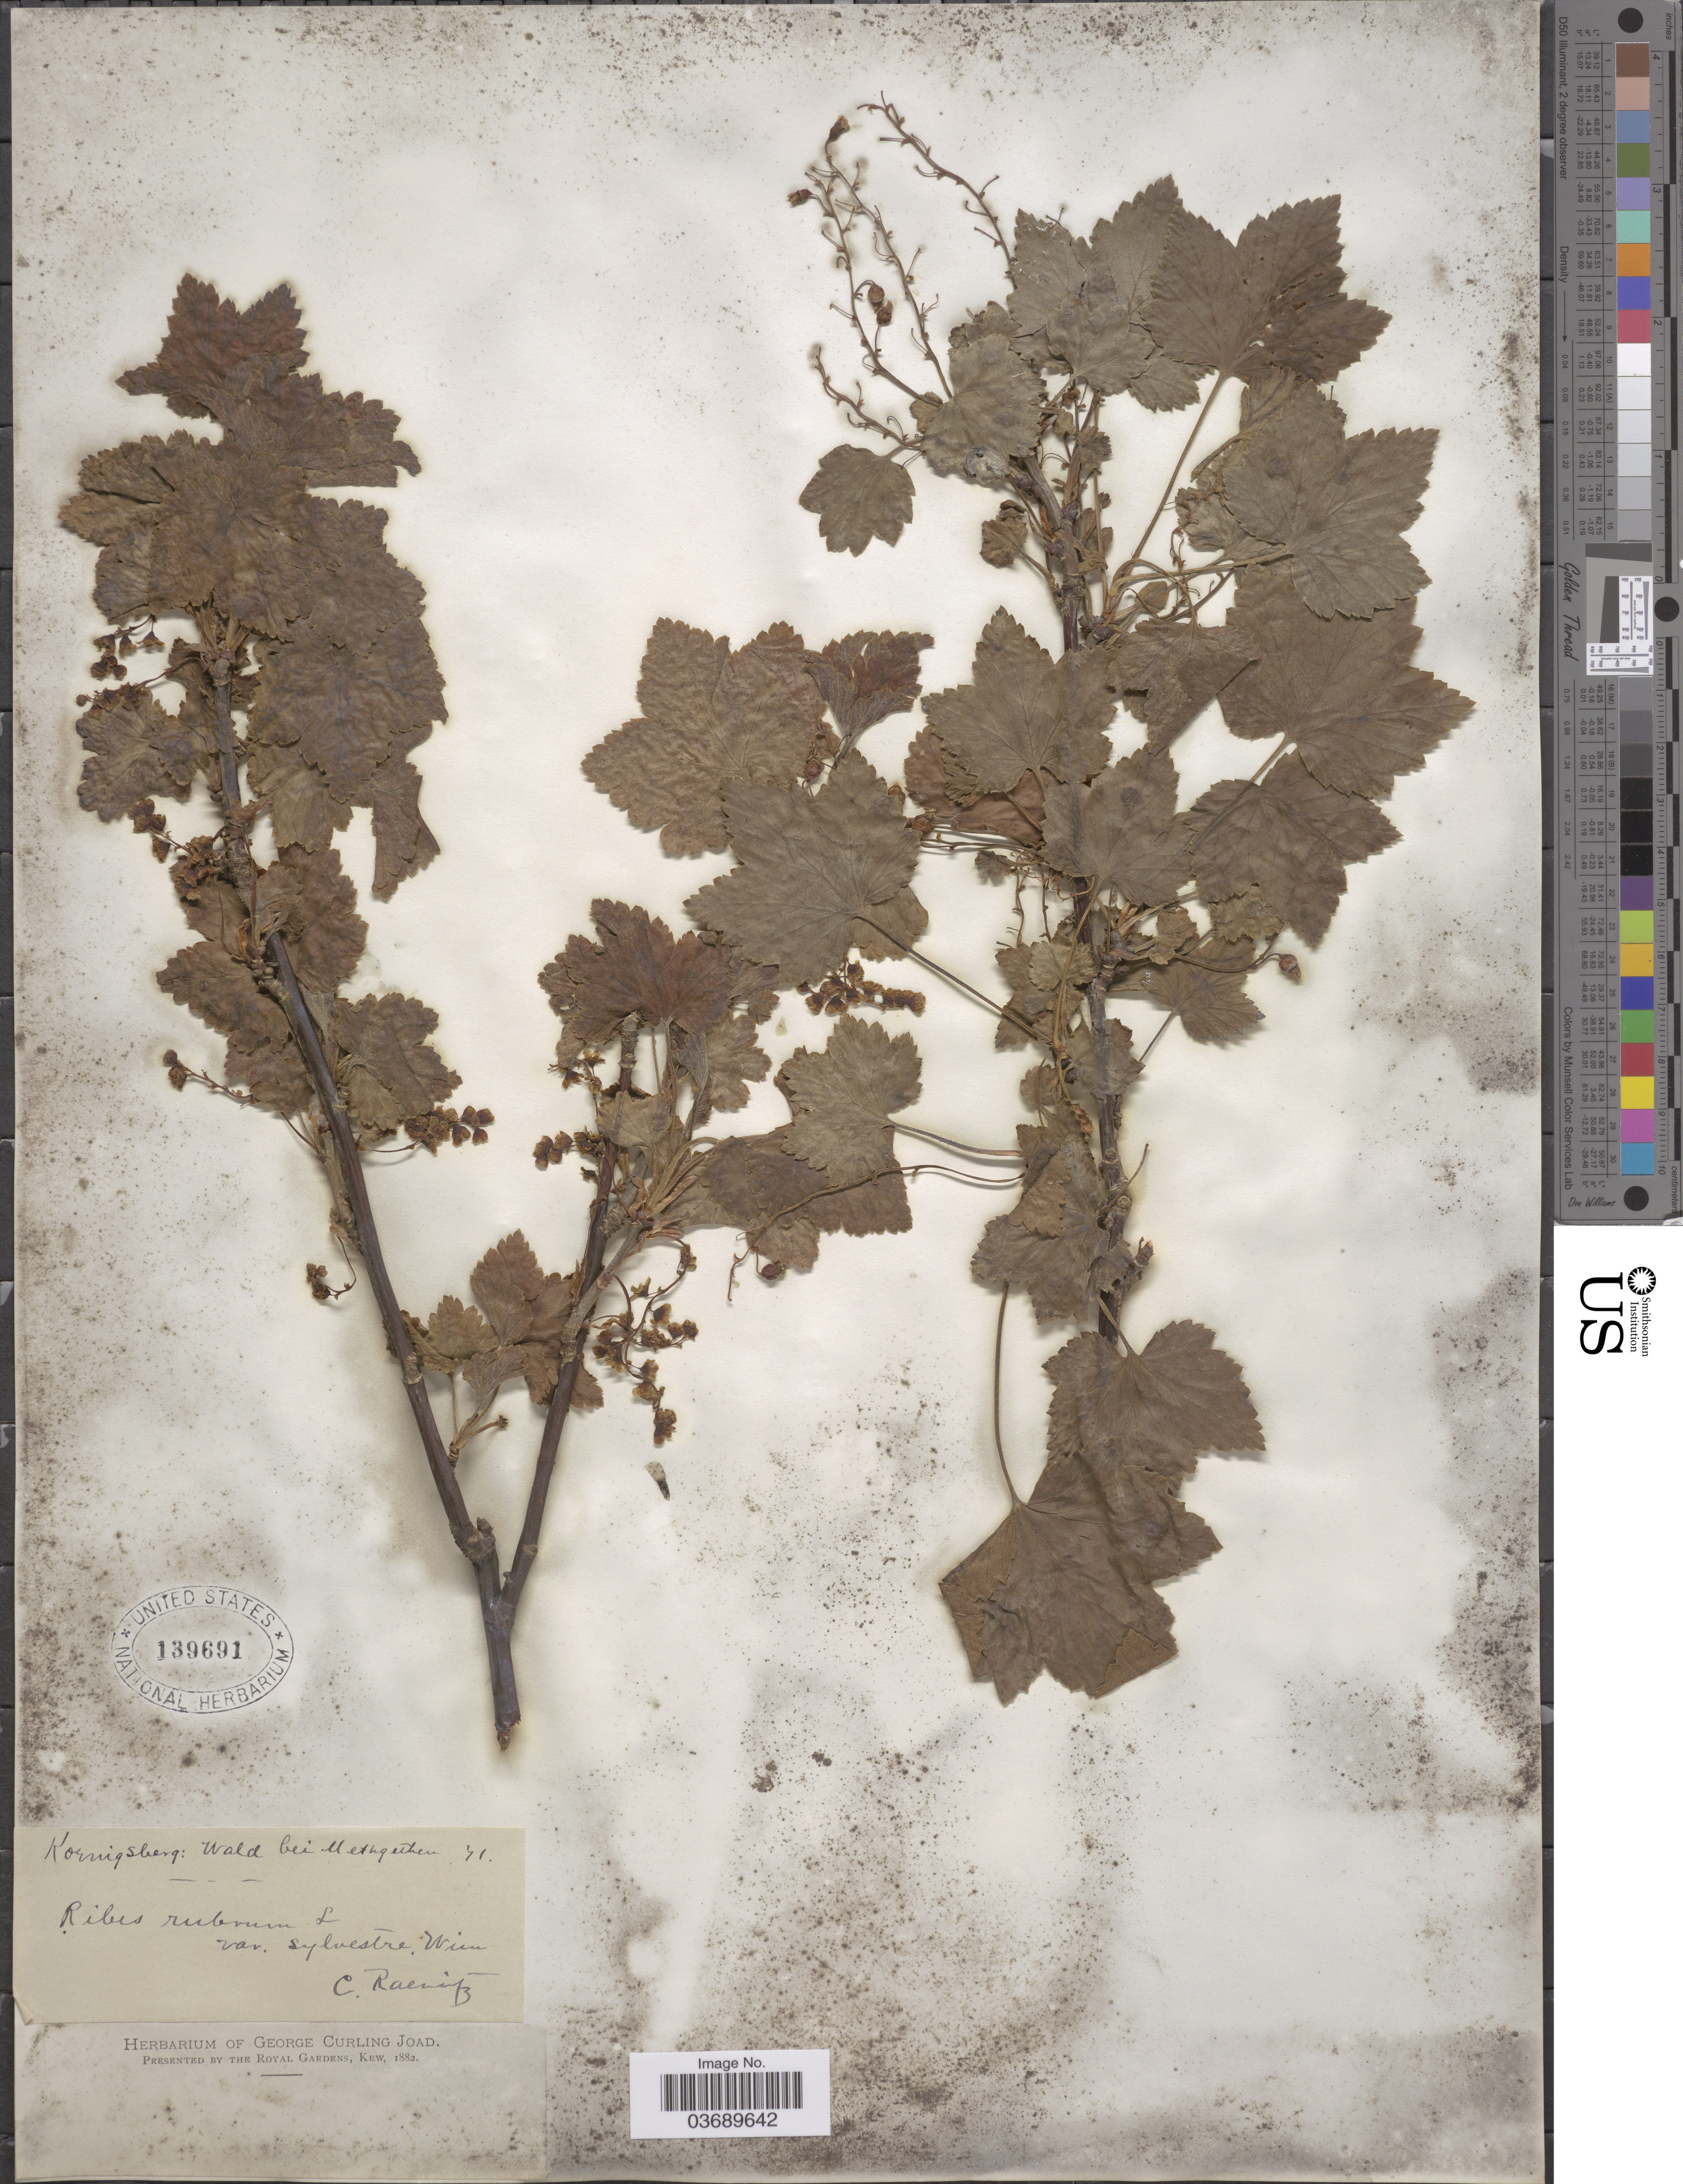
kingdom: Plantae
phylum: Tracheophyta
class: Magnoliopsida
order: Saxifragales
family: Grossulariaceae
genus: Ribes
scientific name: Ribes sp.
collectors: C. Raenitz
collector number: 71?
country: Russian Federation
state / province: Kaliningrad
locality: Koenigsberg: Wald bei Methgethen. Wien?.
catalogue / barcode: US 139691